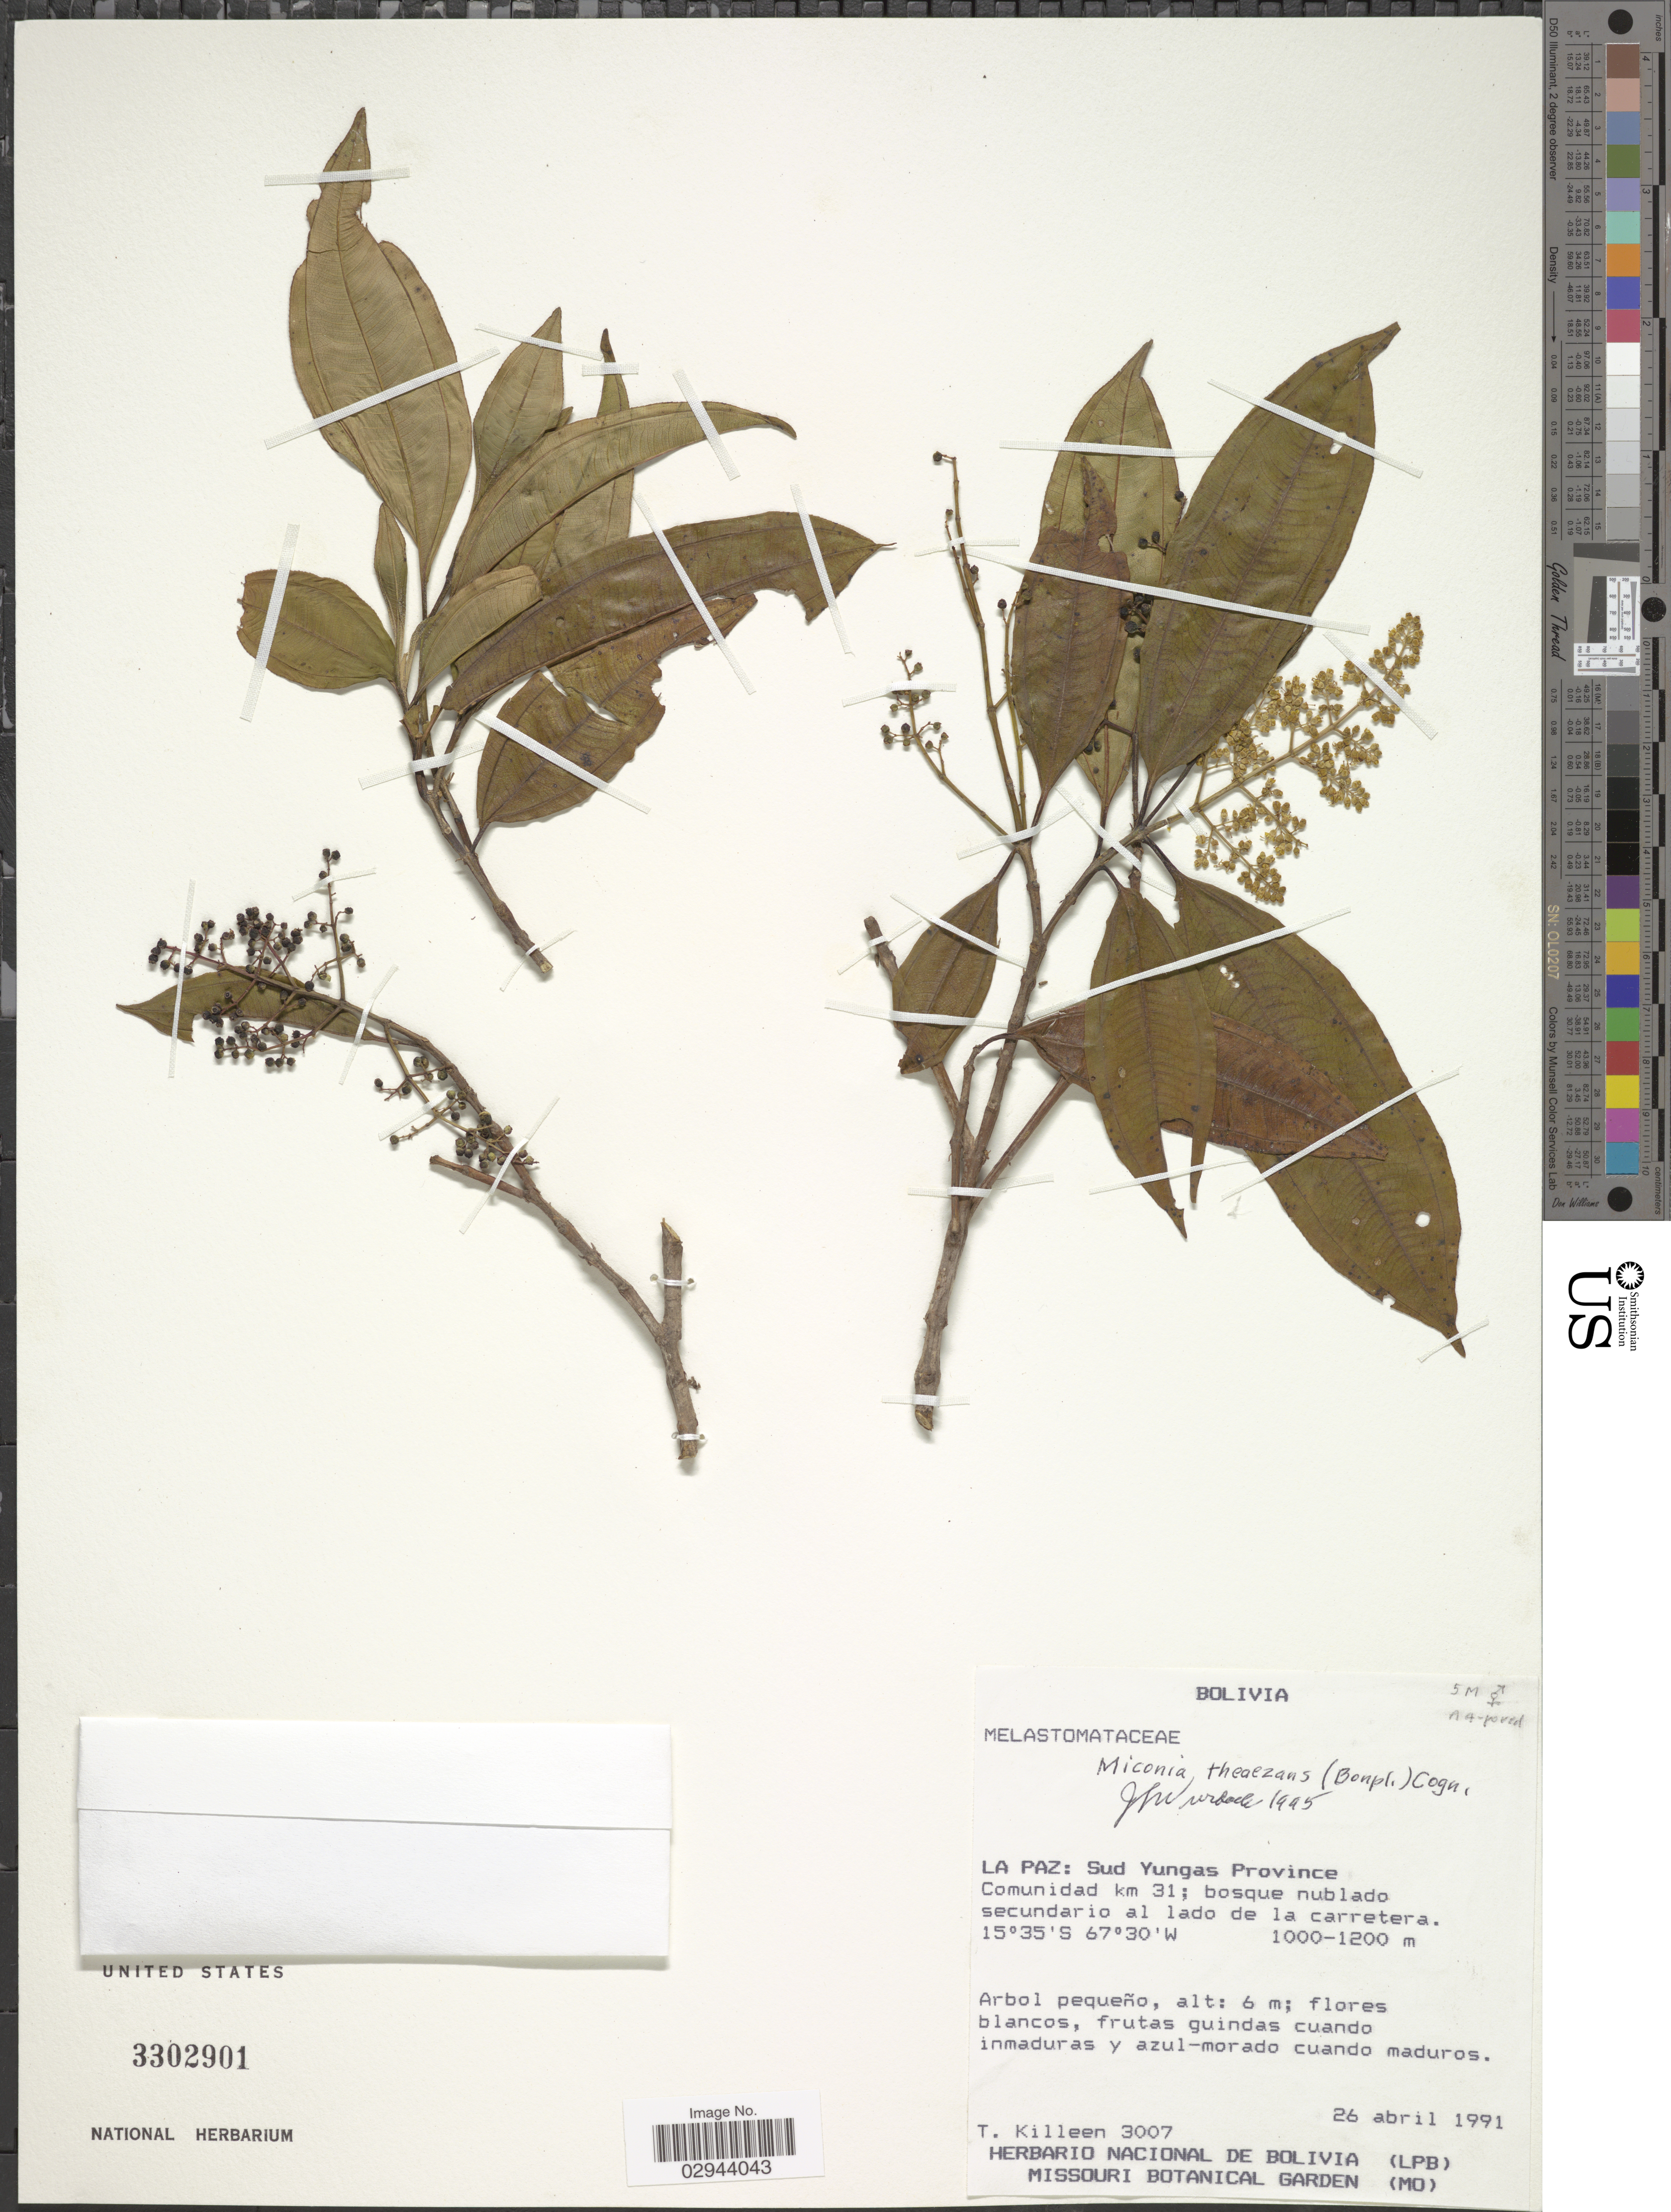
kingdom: Plantae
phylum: Tracheophyta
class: Magnoliopsida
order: Myrtales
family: Melastomataceae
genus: Miconia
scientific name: Miconia theizans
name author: (Bonpl.) Cogn.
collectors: T. J. Killeen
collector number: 3007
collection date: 1991-04-26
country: Bolivia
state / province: La Paz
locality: Sud Yungas Province, Comunidad km 31, bosque nublado secundario al lado de la carretera.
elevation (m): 1000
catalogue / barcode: US 3302901